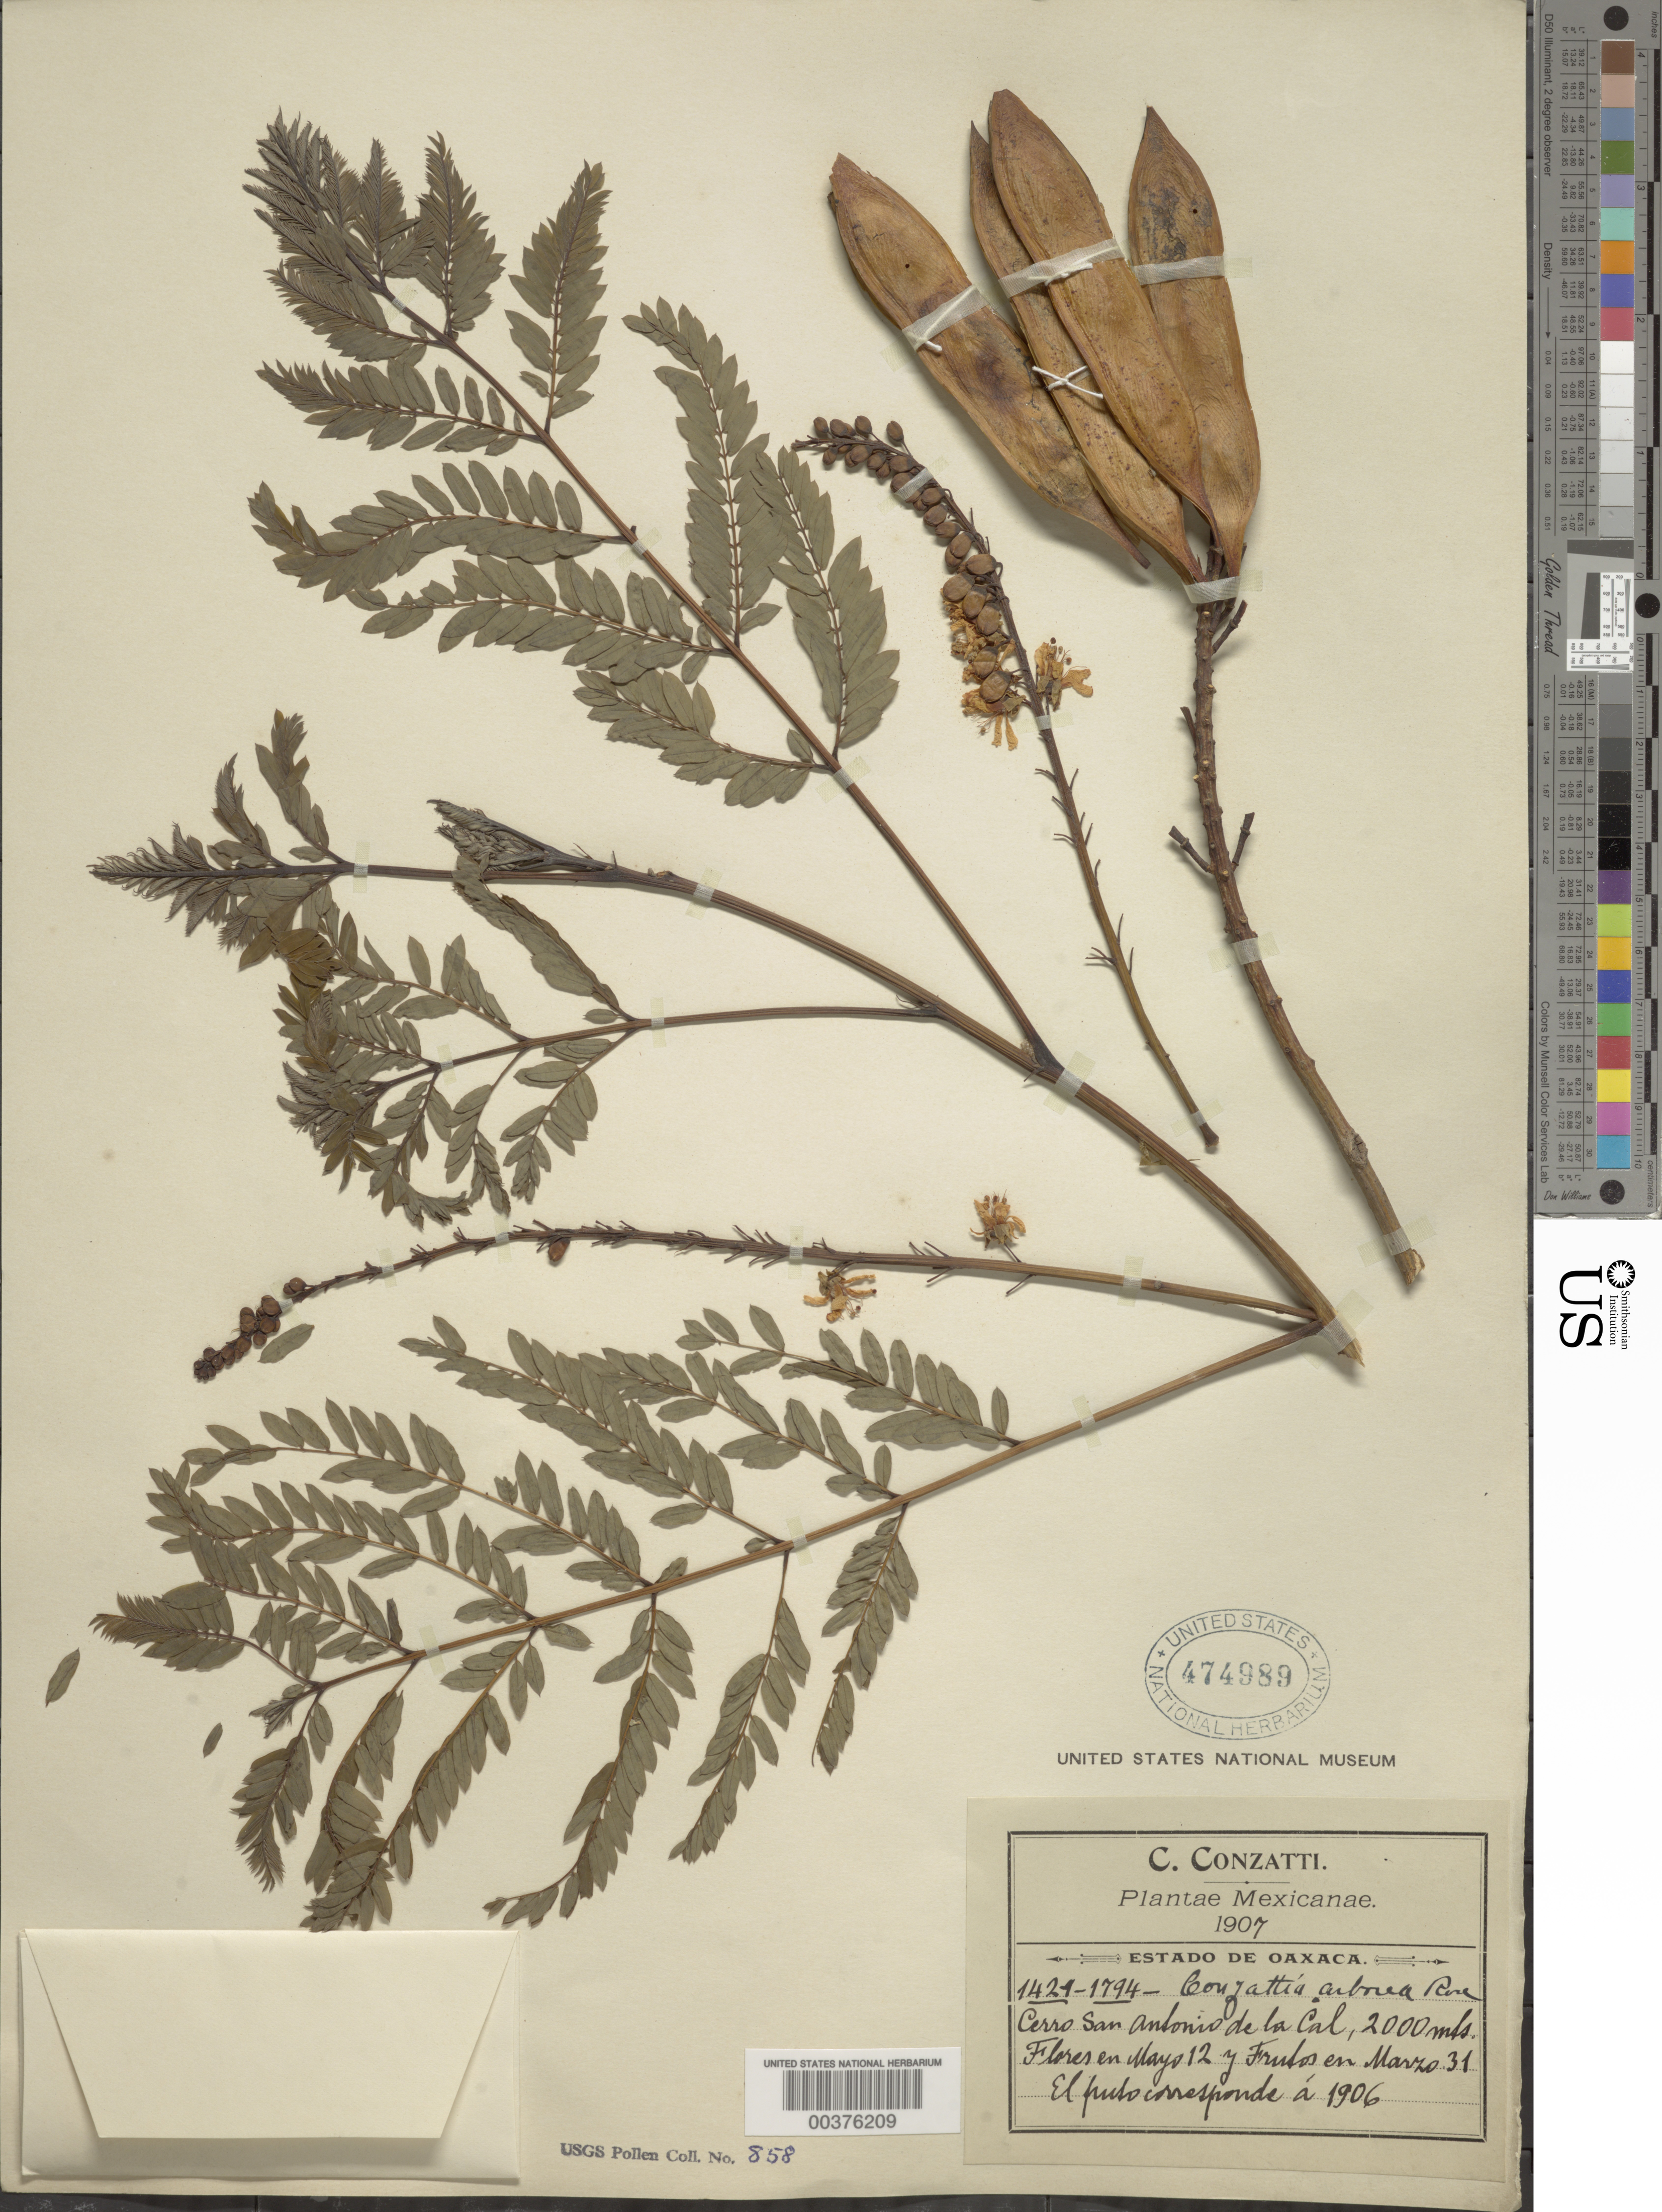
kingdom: Plantae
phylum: Tracheophyta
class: Magnoliopsida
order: Fabales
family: Fabaceae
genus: Conzattia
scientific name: Conzattia arborea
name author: Rose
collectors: C. Conzatti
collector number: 1421 / 1794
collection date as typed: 31 Mar 1906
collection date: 1906-03-31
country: Mexico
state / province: Oaxaca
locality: Cerro San Antonio de la cal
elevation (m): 2000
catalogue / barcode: US 474989